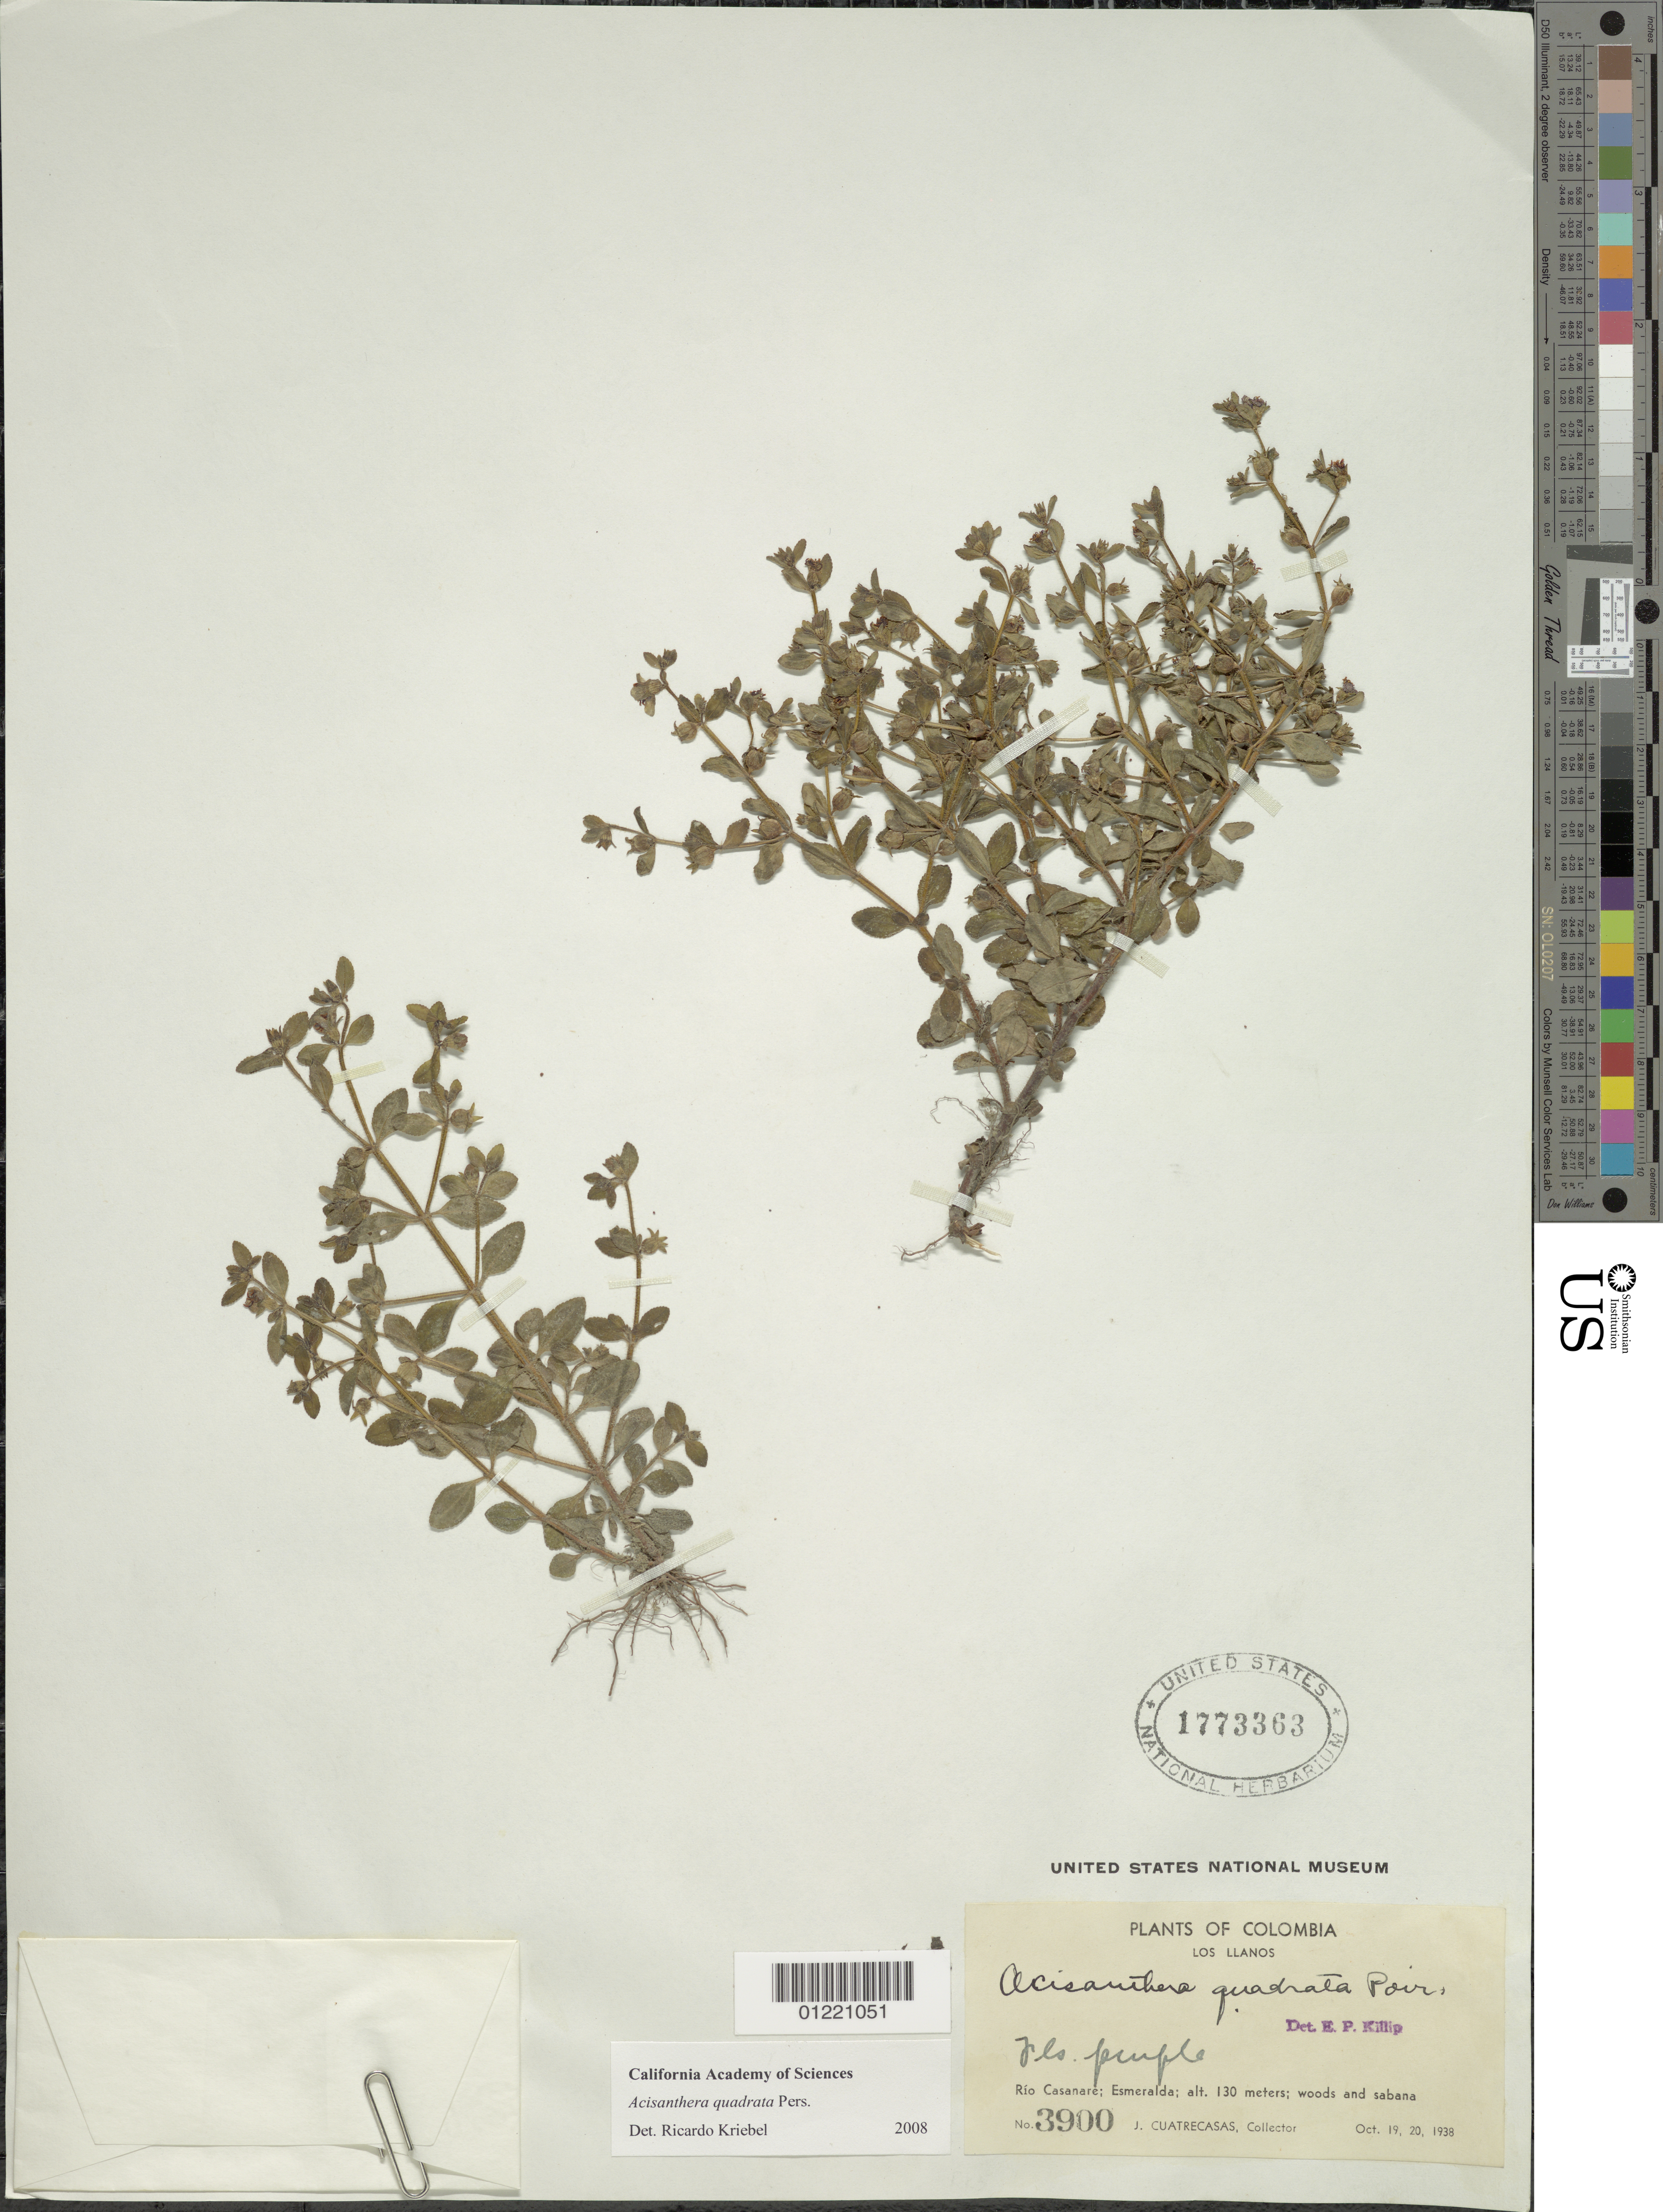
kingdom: Plantae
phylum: Tracheophyta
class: Magnoliopsida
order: Myrtales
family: Melastomataceae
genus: Acisanthera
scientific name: Acisanthera erecta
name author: Gleason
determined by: Nunes da Silva, Diego, (RB), Jardim Botanico do Rio de Janeiro - Herbario (BRAZIL)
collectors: J. Cuatrecasas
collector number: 3900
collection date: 1938-10-19/1938-10-20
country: Colombia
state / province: Los Llanos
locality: Río Casanare; Esmeralda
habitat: woods and sabana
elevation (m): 130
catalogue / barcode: US 1773363